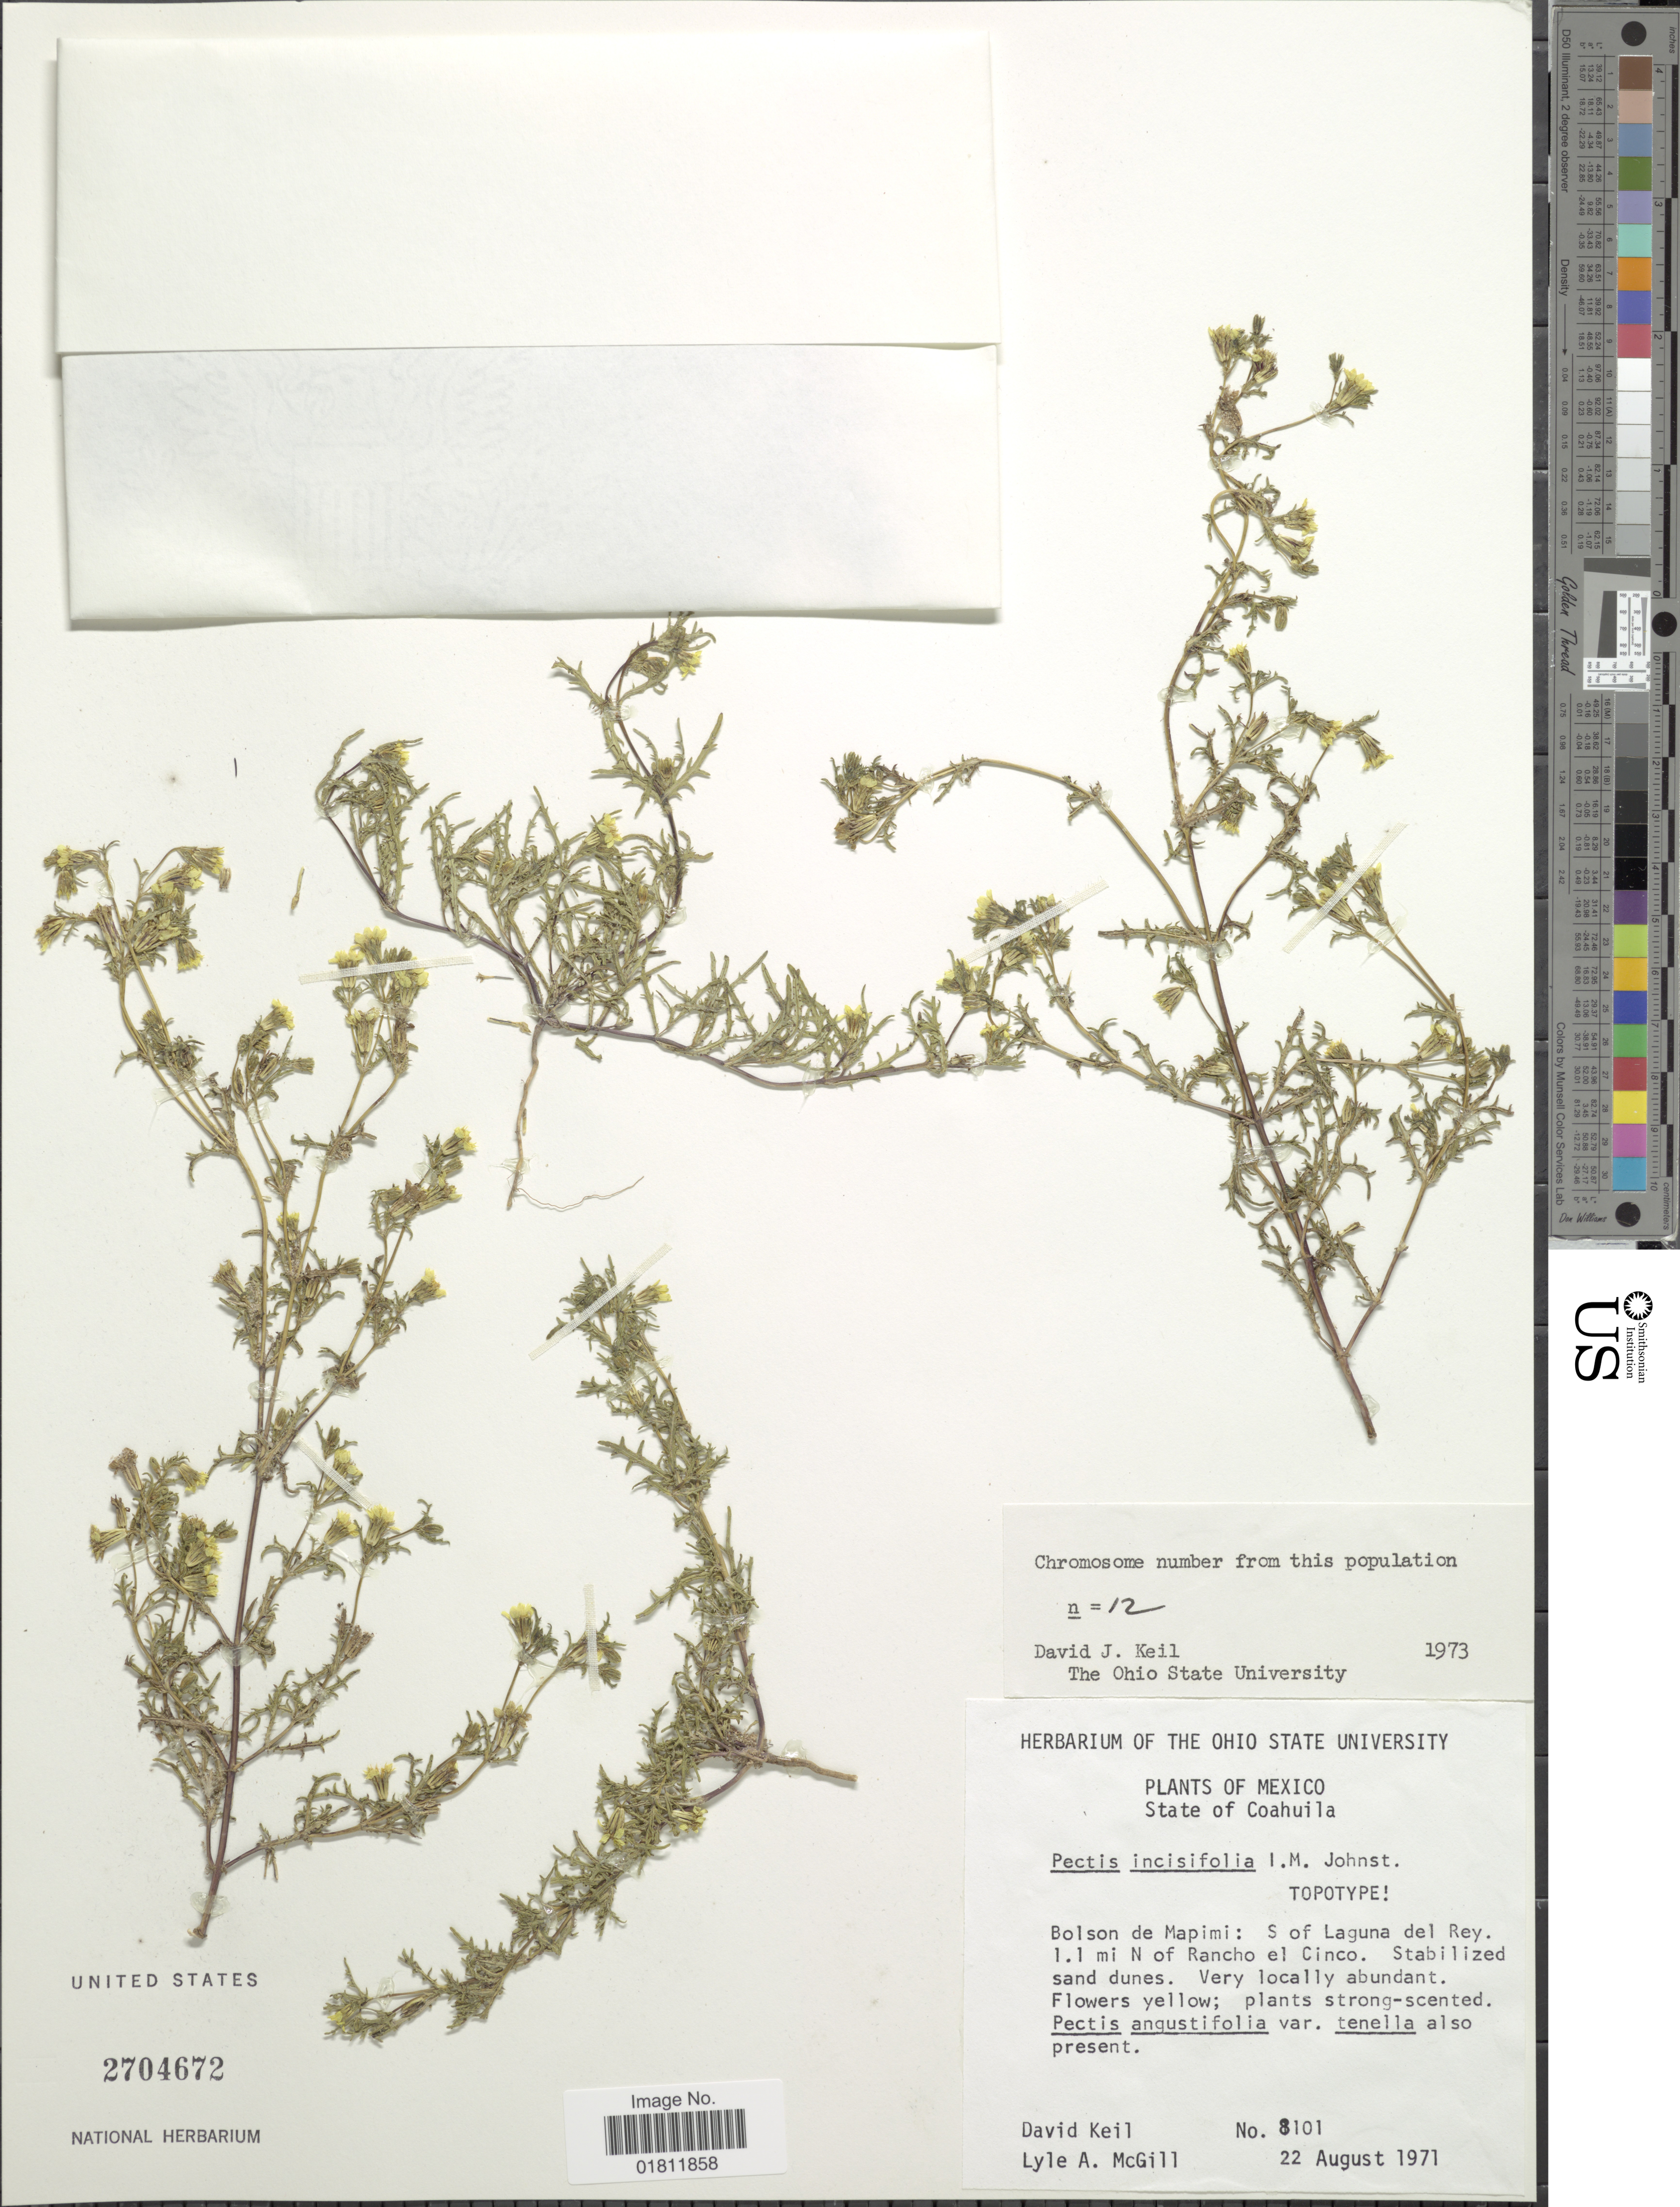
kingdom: Plantae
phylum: Tracheophyta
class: Magnoliopsida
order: Asterales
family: Asteraceae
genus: Pectis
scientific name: Pectis incisifolia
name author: I.M. Johnst.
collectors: D. J. Keil & L. McGill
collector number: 8101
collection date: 1971-08-22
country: Mexico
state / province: Coahuila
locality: State of Coahuila. Bolson de Mapimi: S of Laguna del Rey. 1.1 mi. N of Rancho el Cinco.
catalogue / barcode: US 2704672